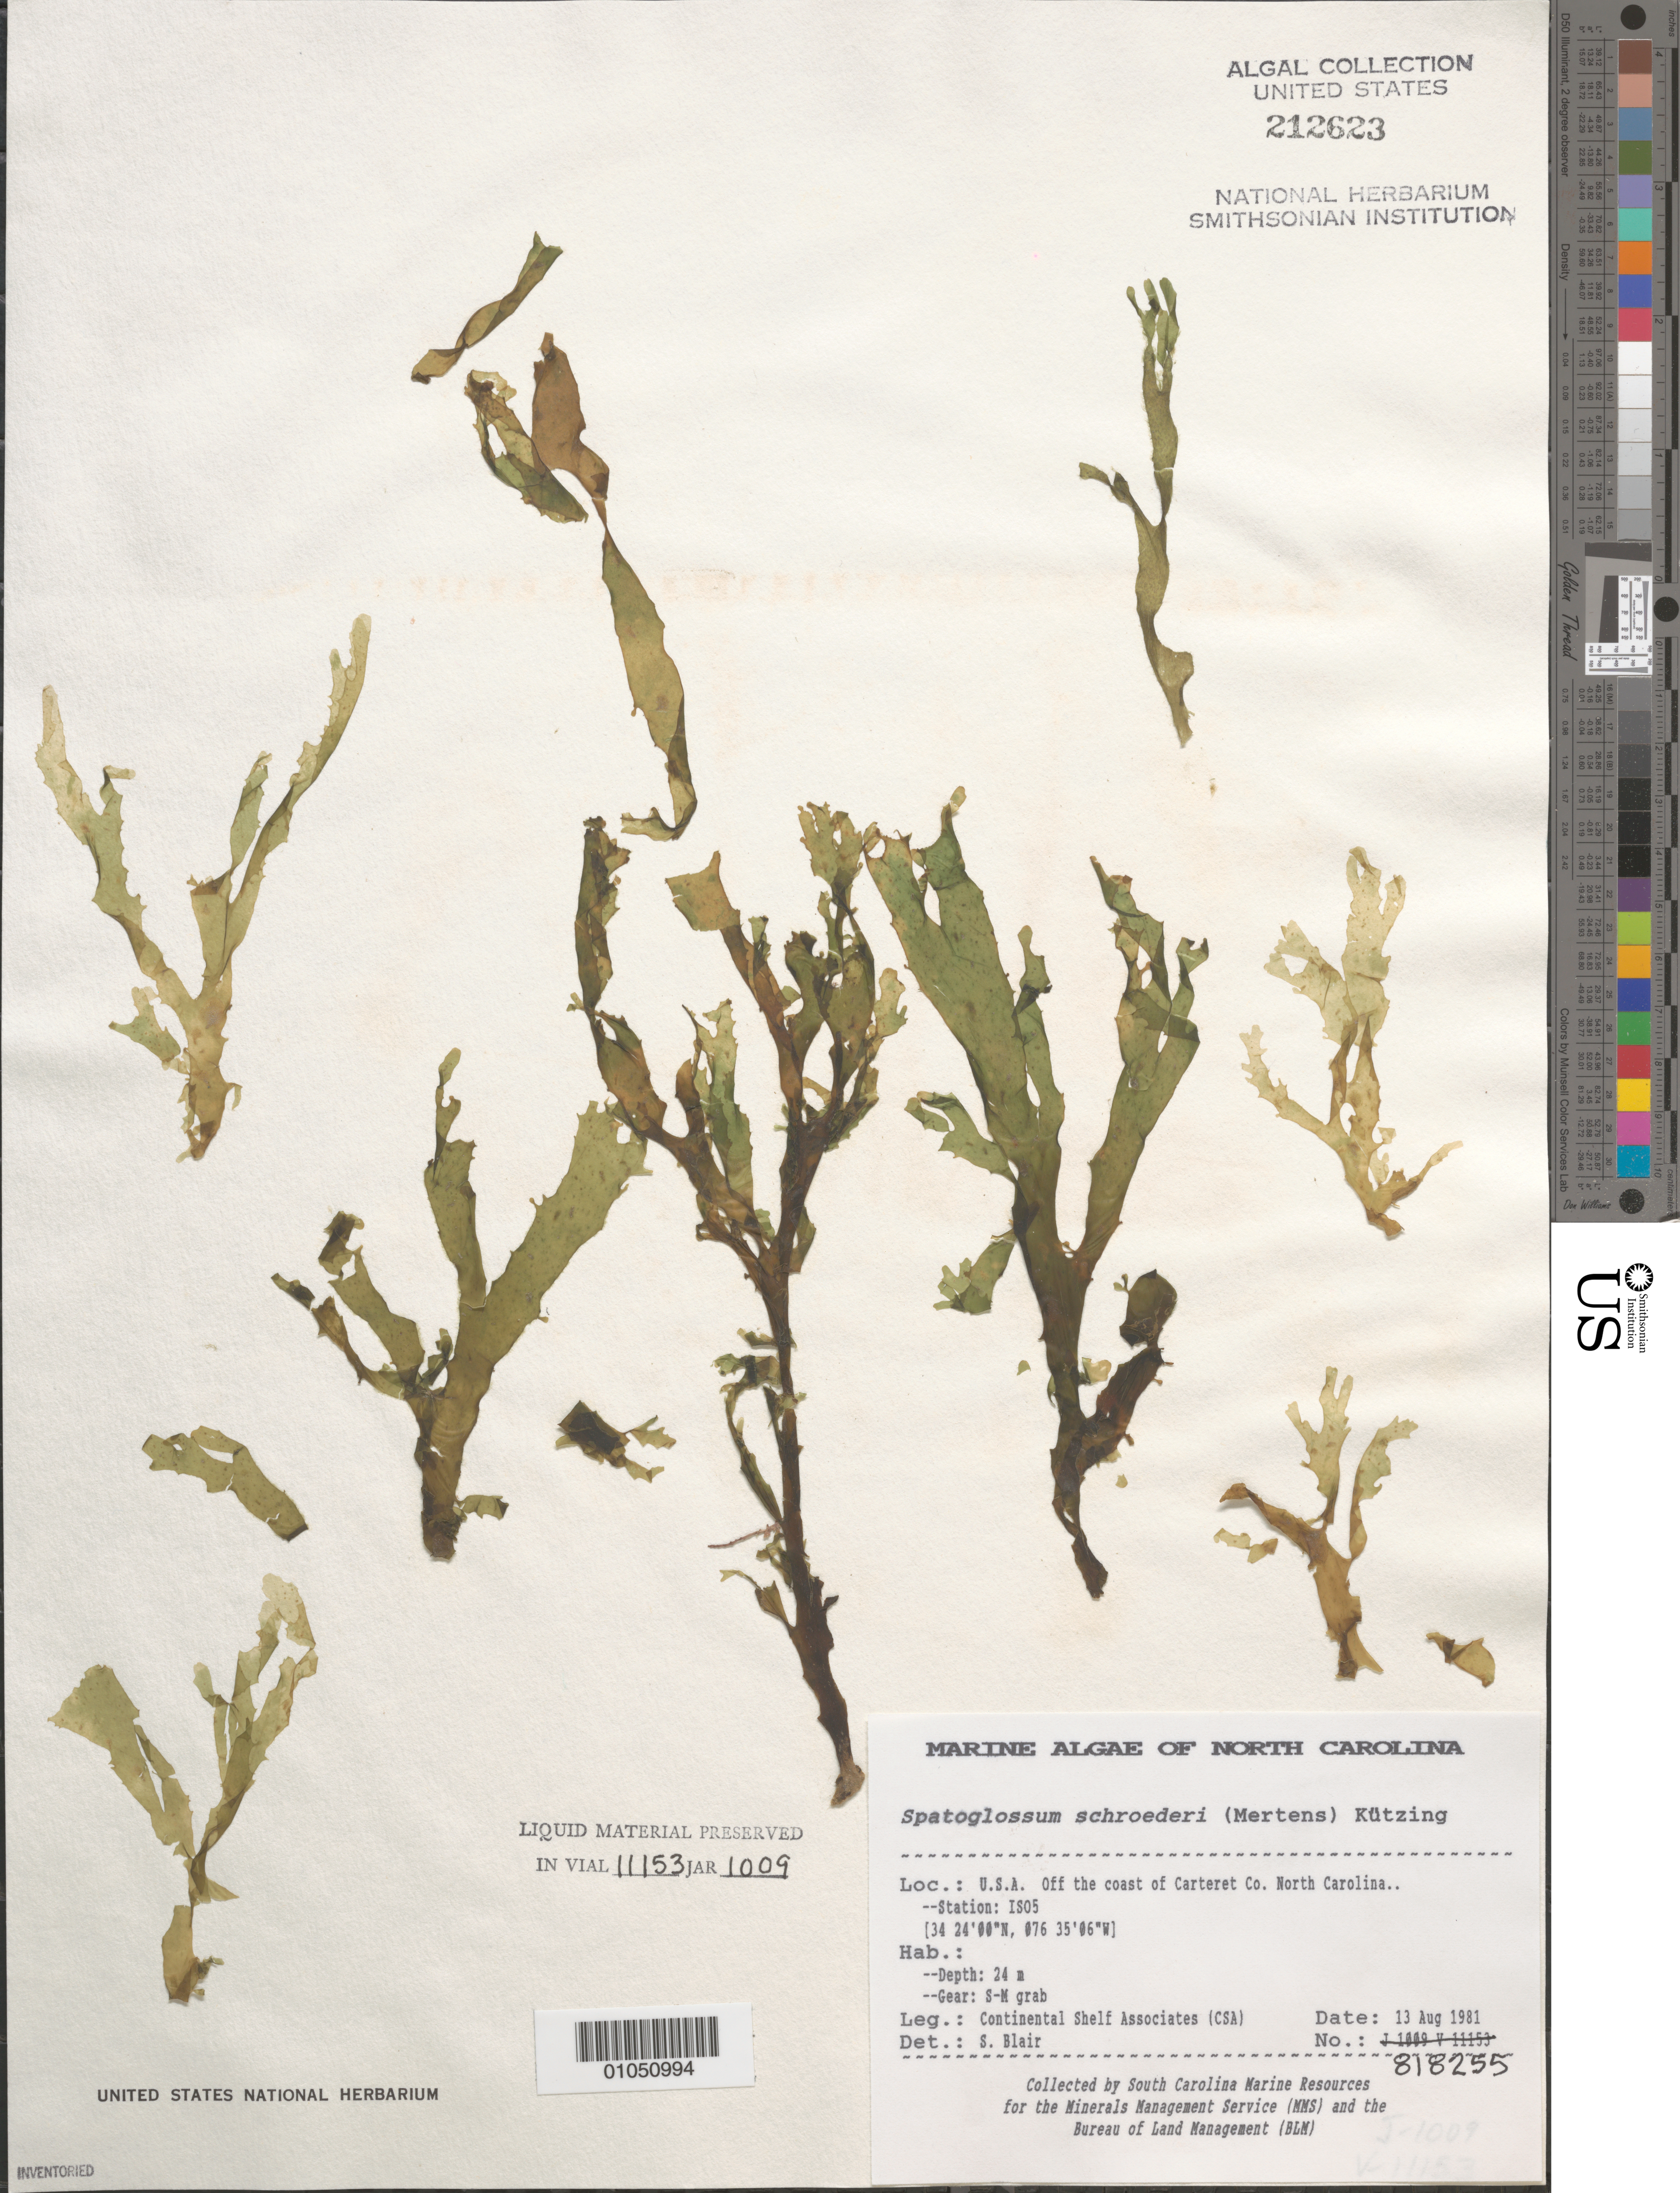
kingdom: Chromista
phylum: Ochrophyta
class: Phaeophyceae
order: Dictyotales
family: Dictyotaceae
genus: Spatoglossum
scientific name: Spatoglossum schroederi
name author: (C. Agardh) Kütz.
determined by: Blair, S. M.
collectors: Continental Shelf Associates for the MMS/BLM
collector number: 818255 (Station IS05)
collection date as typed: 13 Aug 1981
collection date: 1981-08-13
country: United States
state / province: North Carolina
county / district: Carteret County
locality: North Atlantic Ocean off coast of Carteret County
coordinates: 34 24'00"N, 076 35'06"W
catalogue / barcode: US 212623